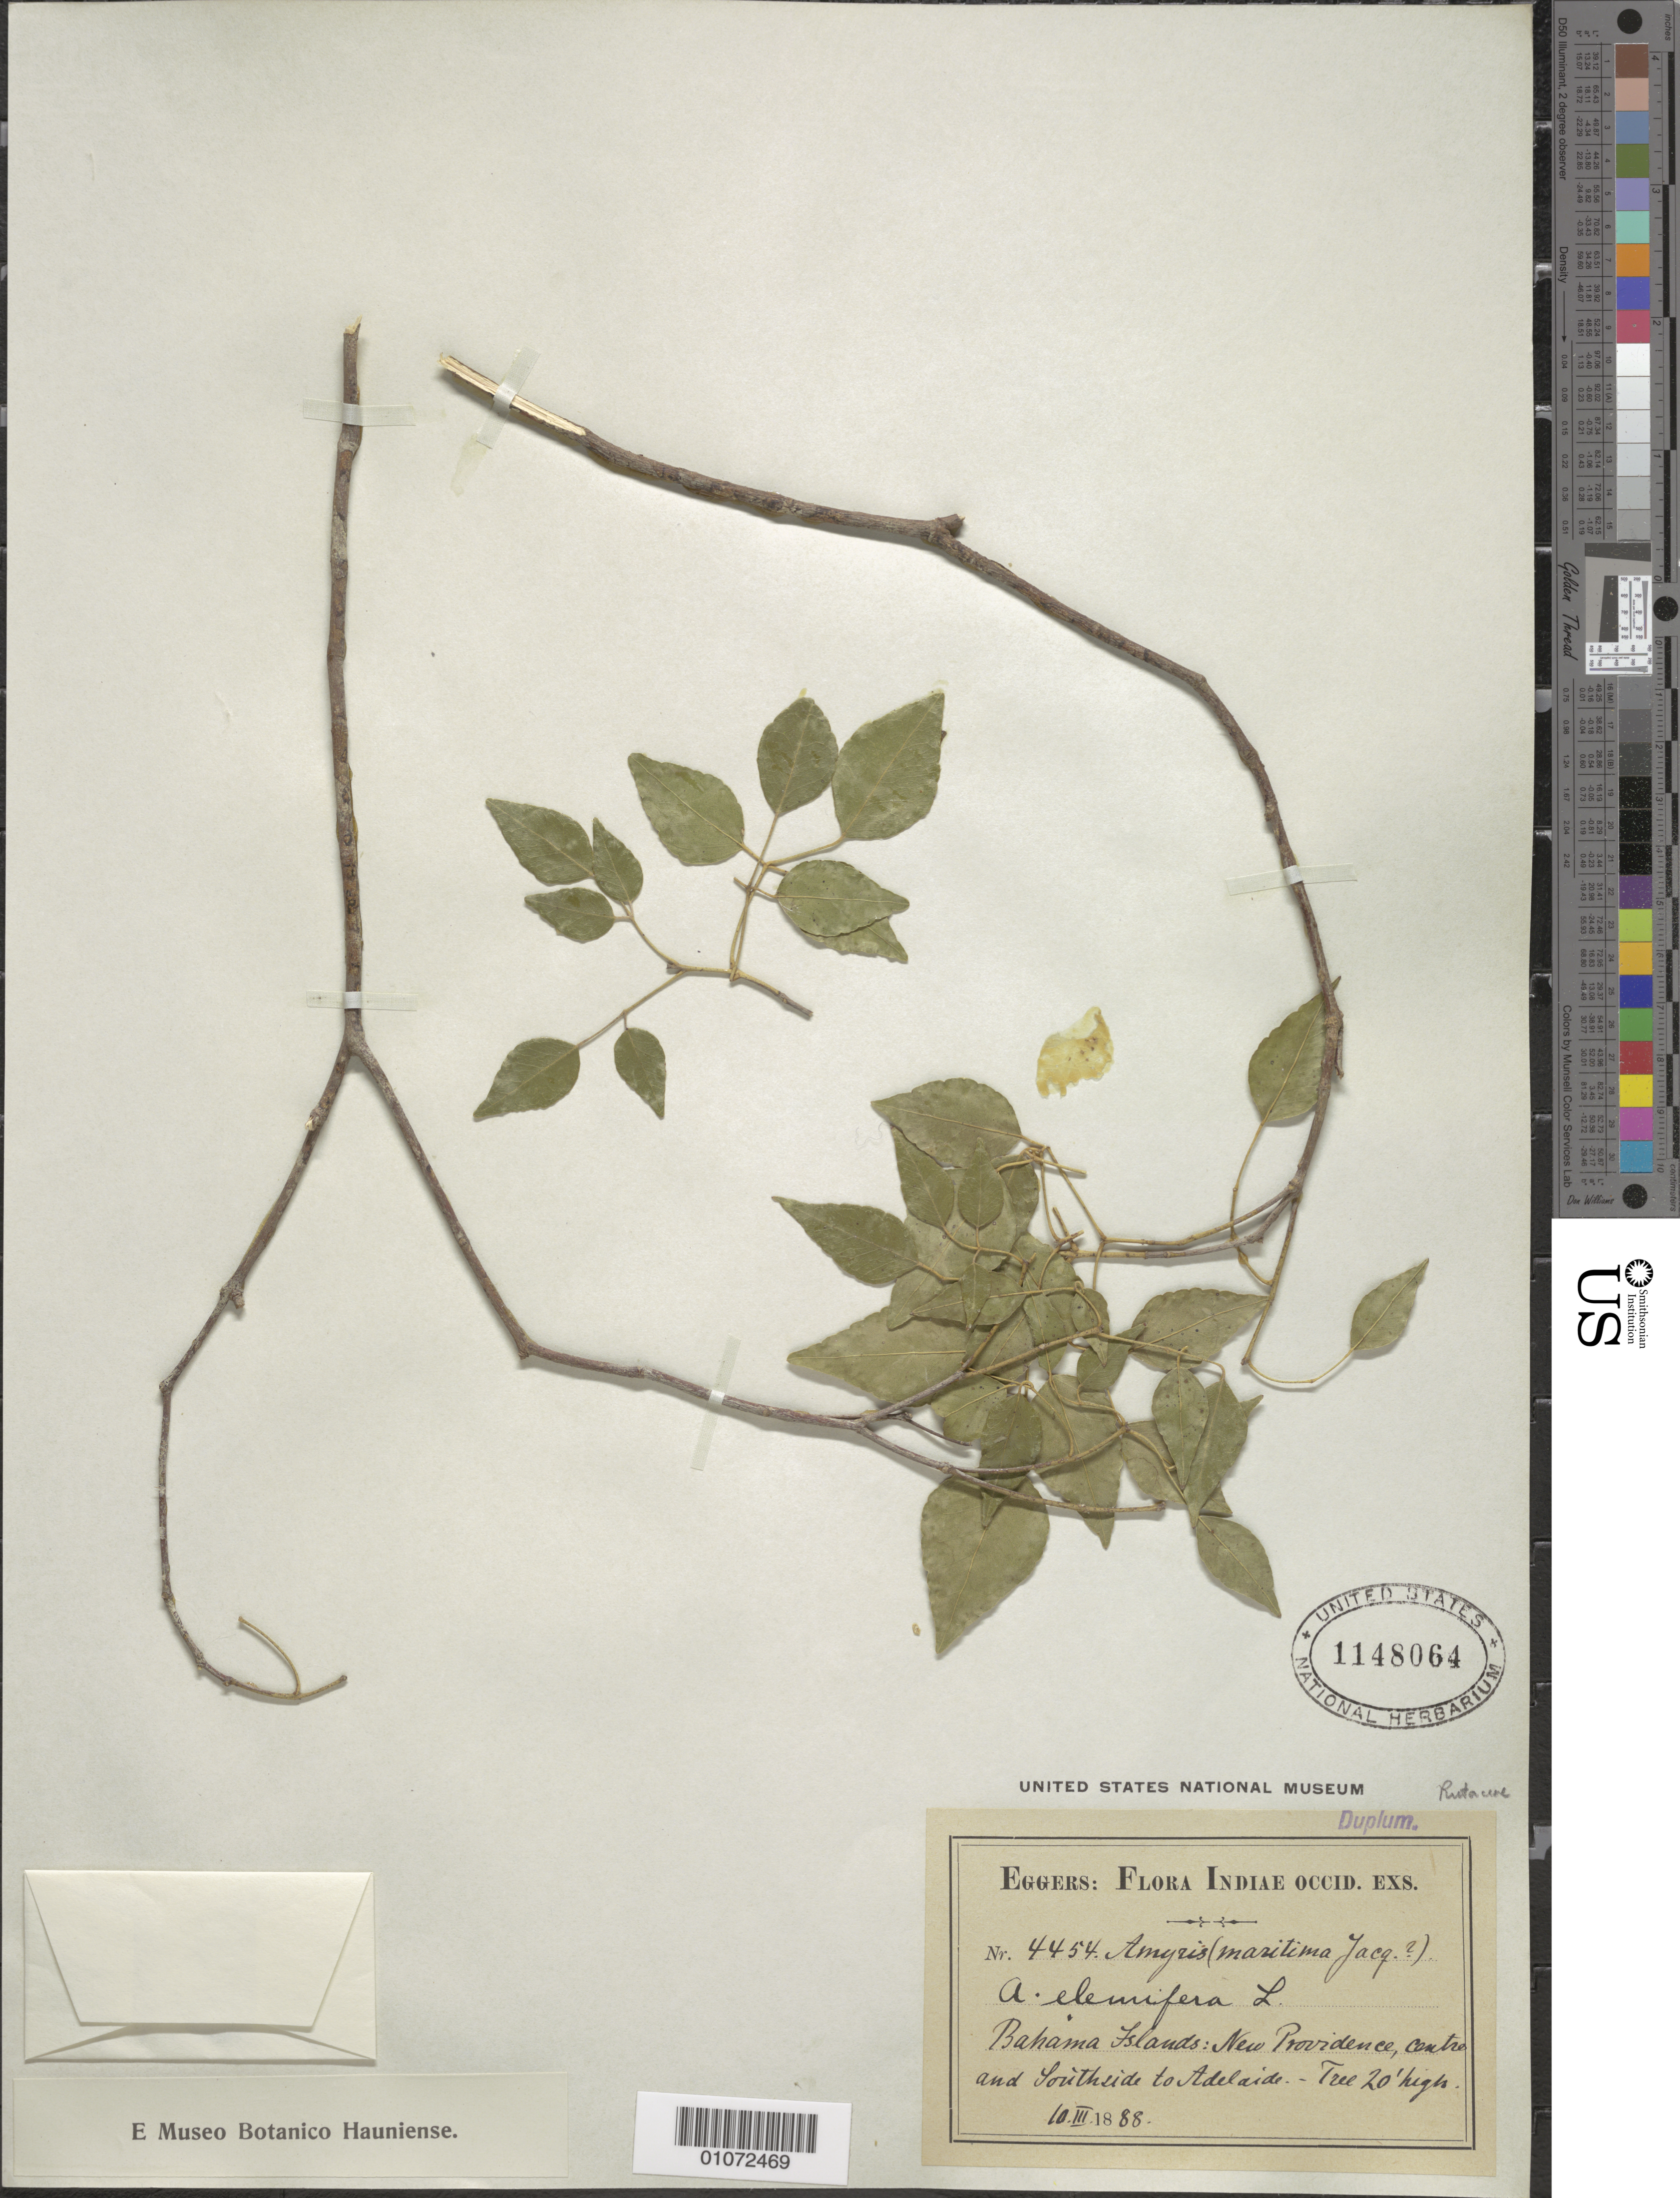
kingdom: Plantae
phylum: Tracheophyta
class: Magnoliopsida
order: Sapindales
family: Rutaceae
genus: Amyris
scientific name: Amyris elemifera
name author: L.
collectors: H. F. A. von Eggers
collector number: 4454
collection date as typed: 10 Mar 1888 or 03 Oct 1888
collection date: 1888-03-10 or 1888-10-03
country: Bahamas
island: New Providence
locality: Center and S side to Adelaide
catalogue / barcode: US 1148064